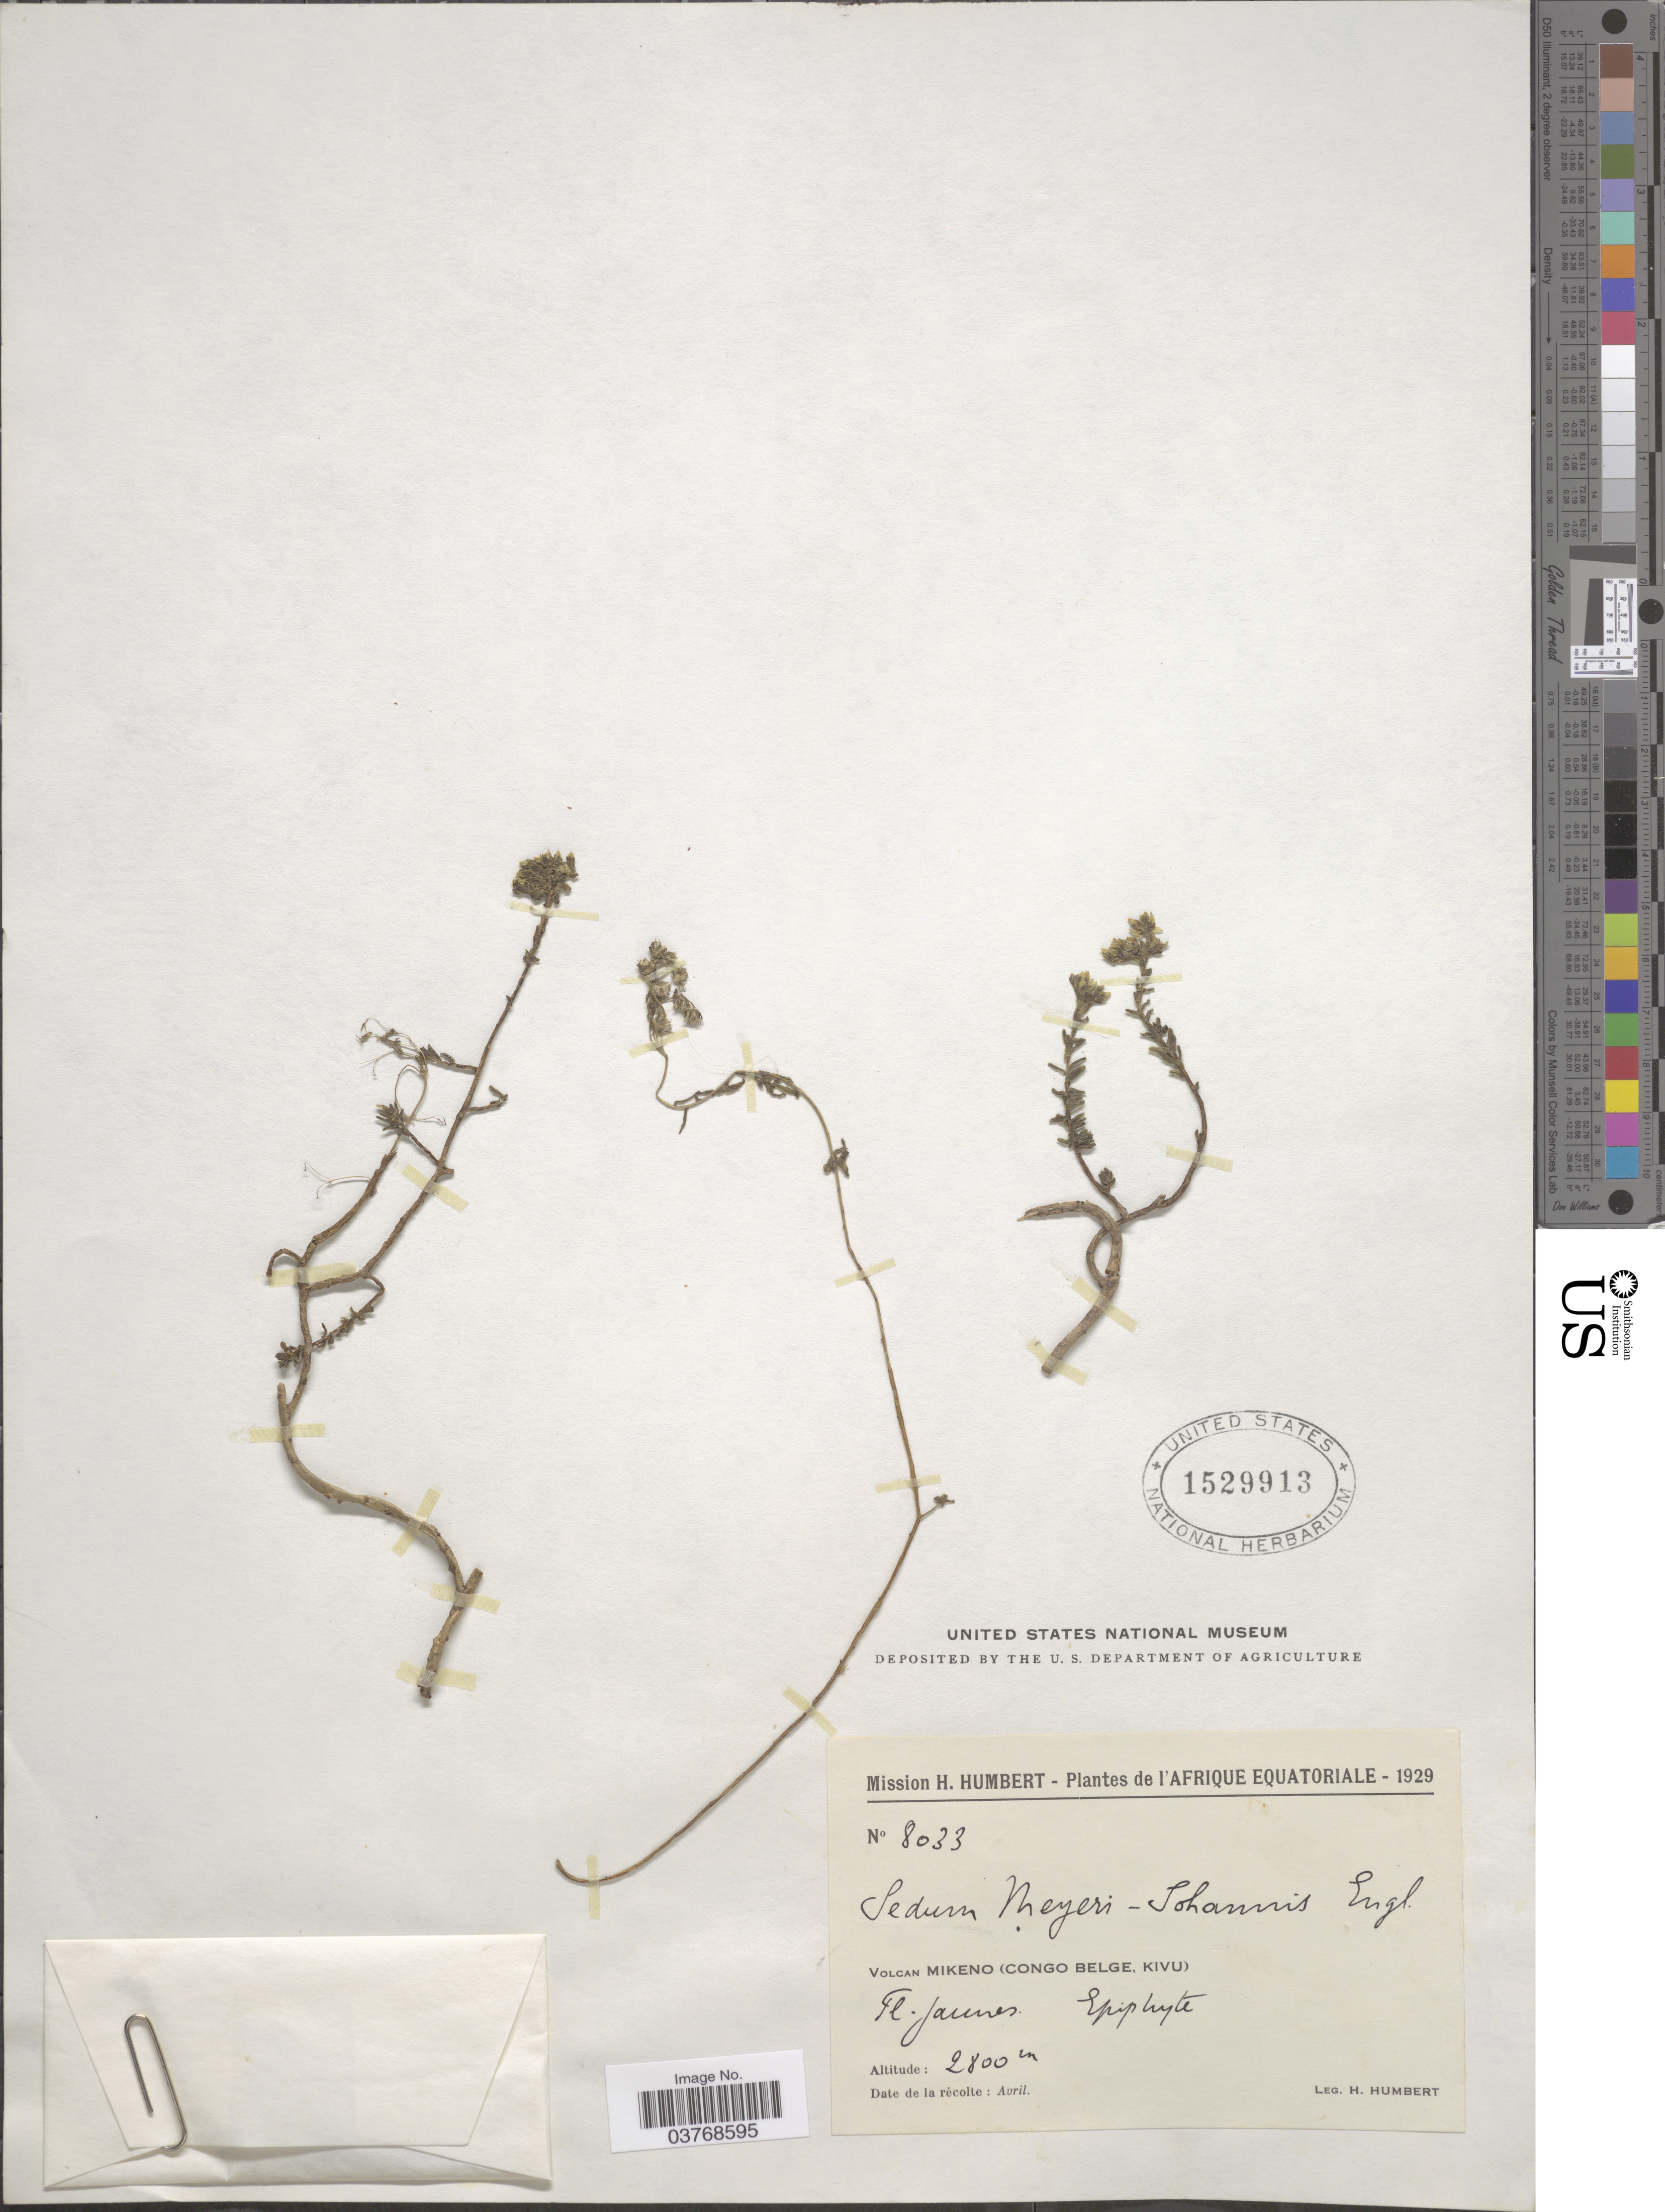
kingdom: Plantae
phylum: Tracheophyta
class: Magnoliopsida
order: Saxifragales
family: Crassulaceae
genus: Sedum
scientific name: Sedum meyeri-johannis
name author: Engl.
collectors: H. Humbert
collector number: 8033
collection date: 1929-04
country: Congo, Democratic Republic of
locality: Afrique Equatoriale. Volcan Mikeno (Congo Belge, Kivu).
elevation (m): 2800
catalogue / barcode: US 1529913